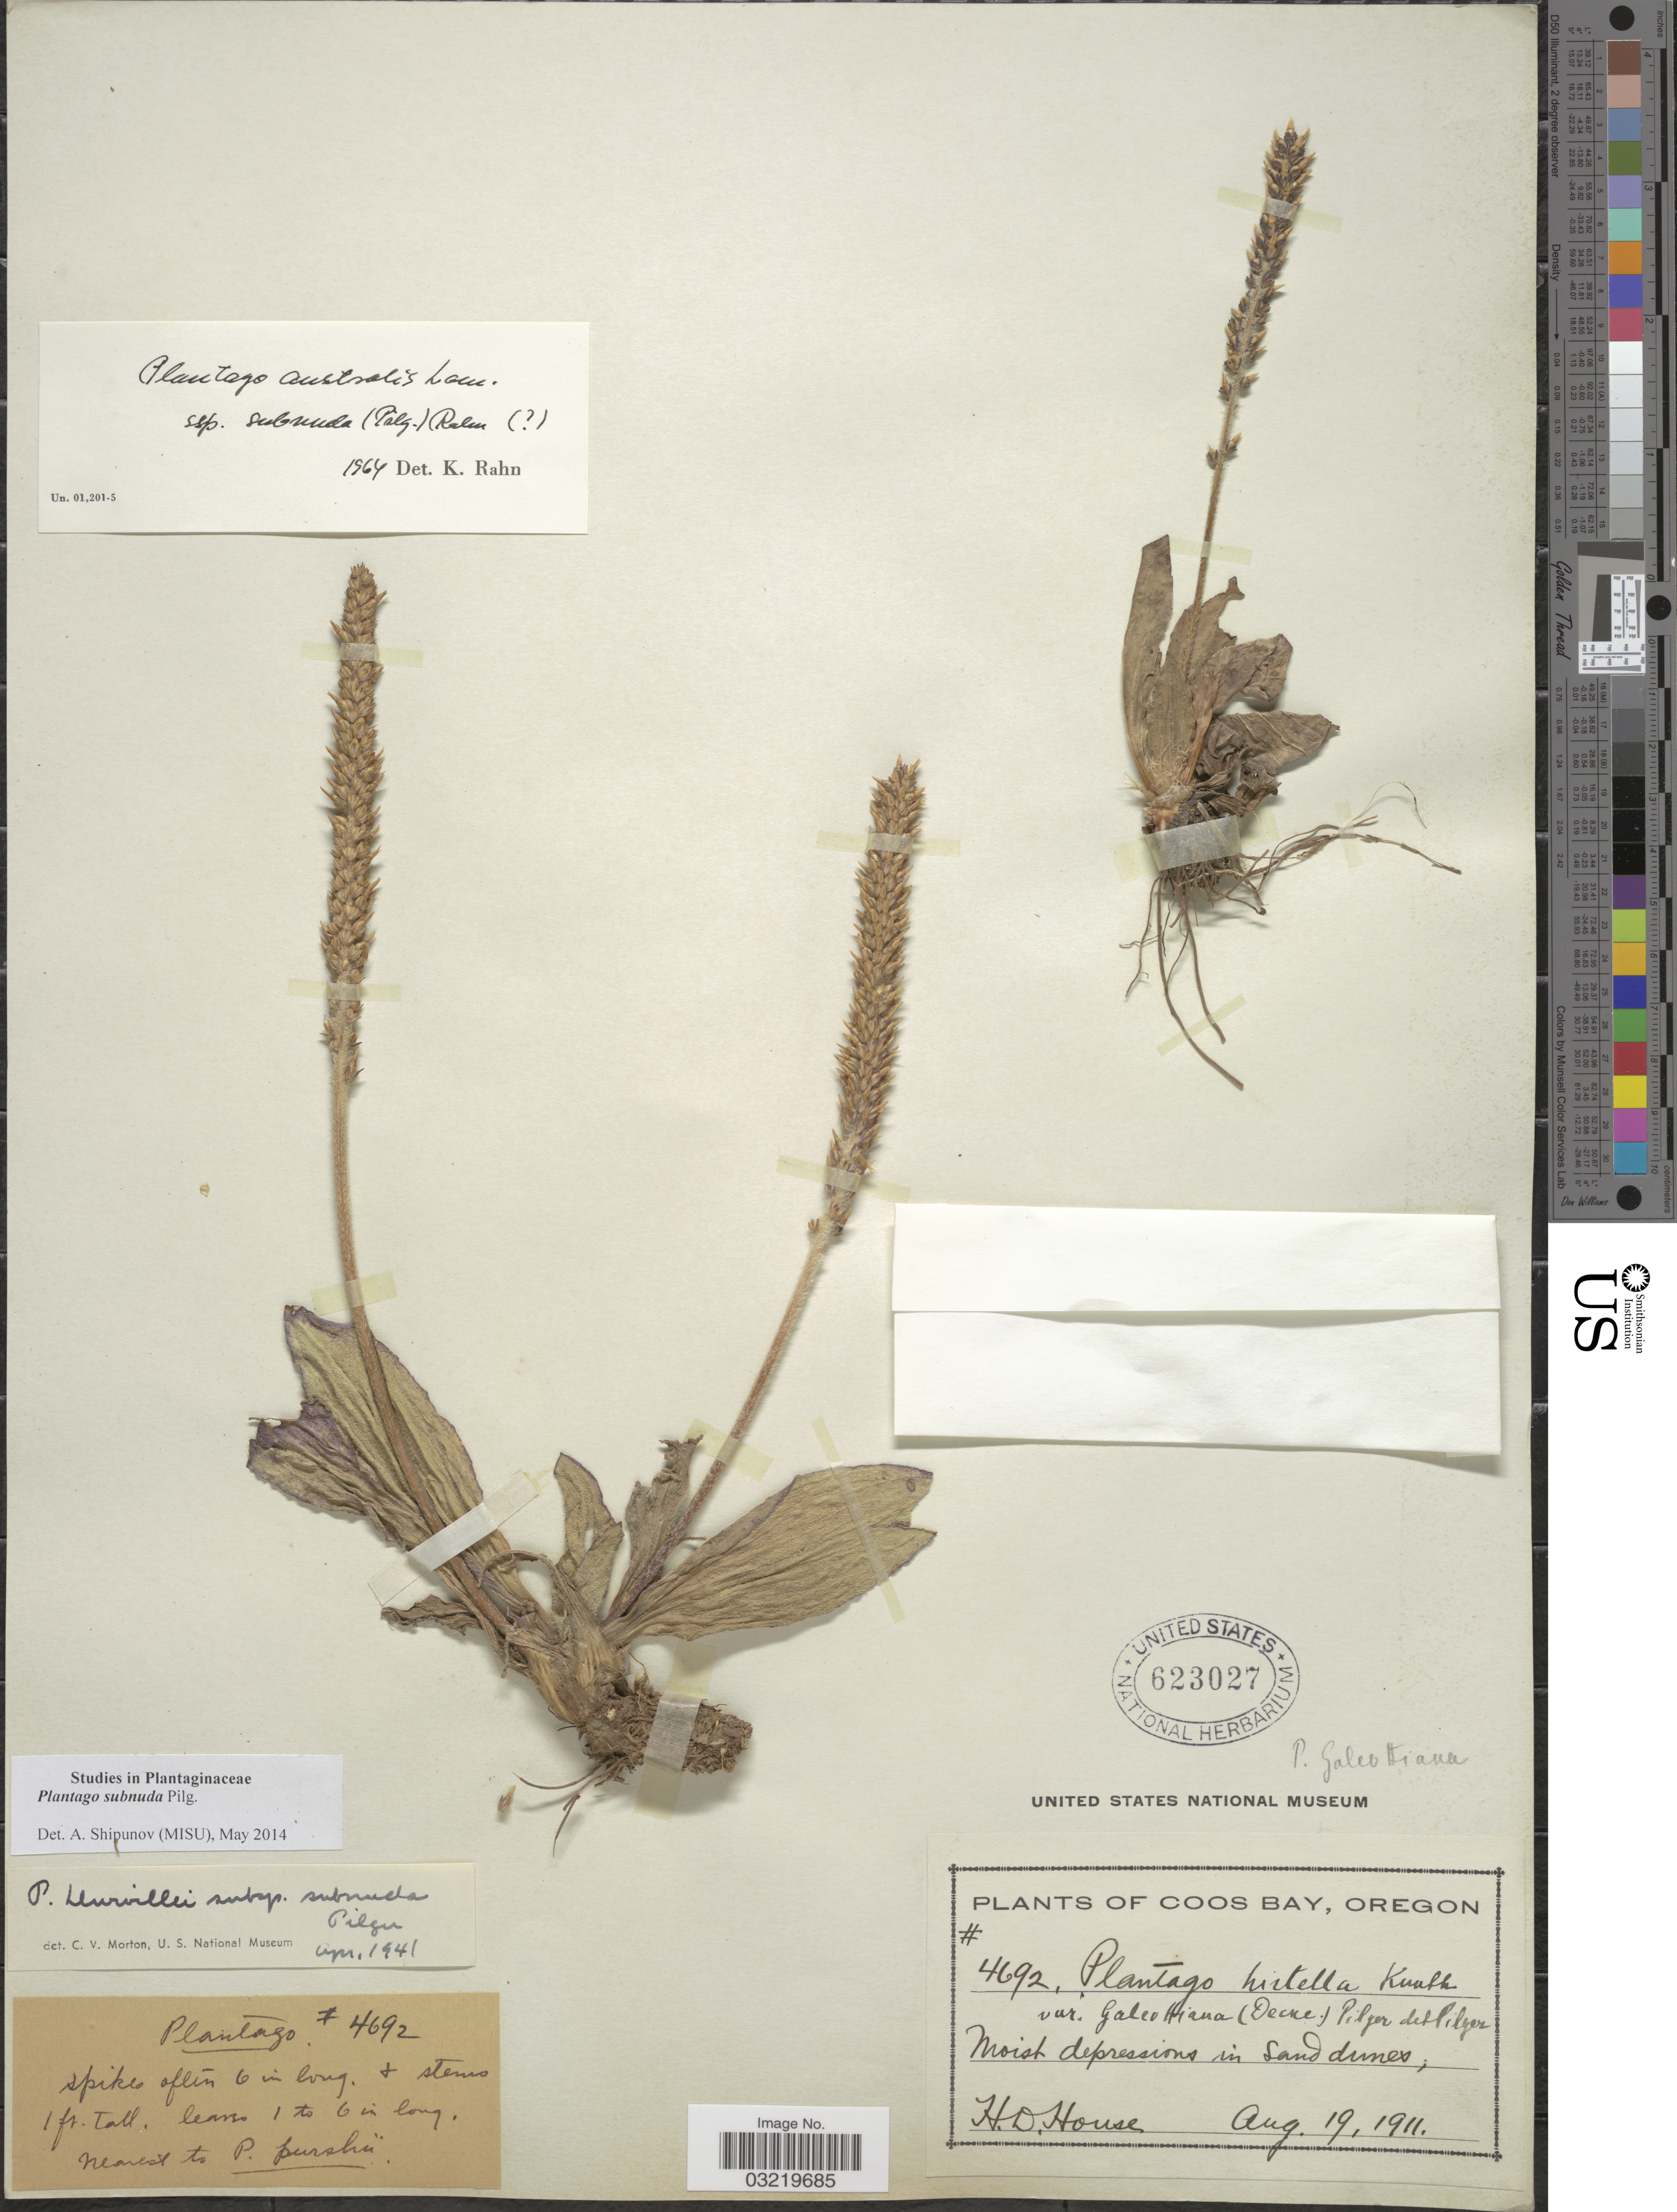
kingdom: Plantae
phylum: Tracheophyta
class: Magnoliopsida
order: Lamiales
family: Plantaginaceae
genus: Plantago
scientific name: Plantago subnuda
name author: Pilg.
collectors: H. D. House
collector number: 4692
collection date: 1911-08-19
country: United States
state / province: Oregon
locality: Coos Bay.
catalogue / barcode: US 623027